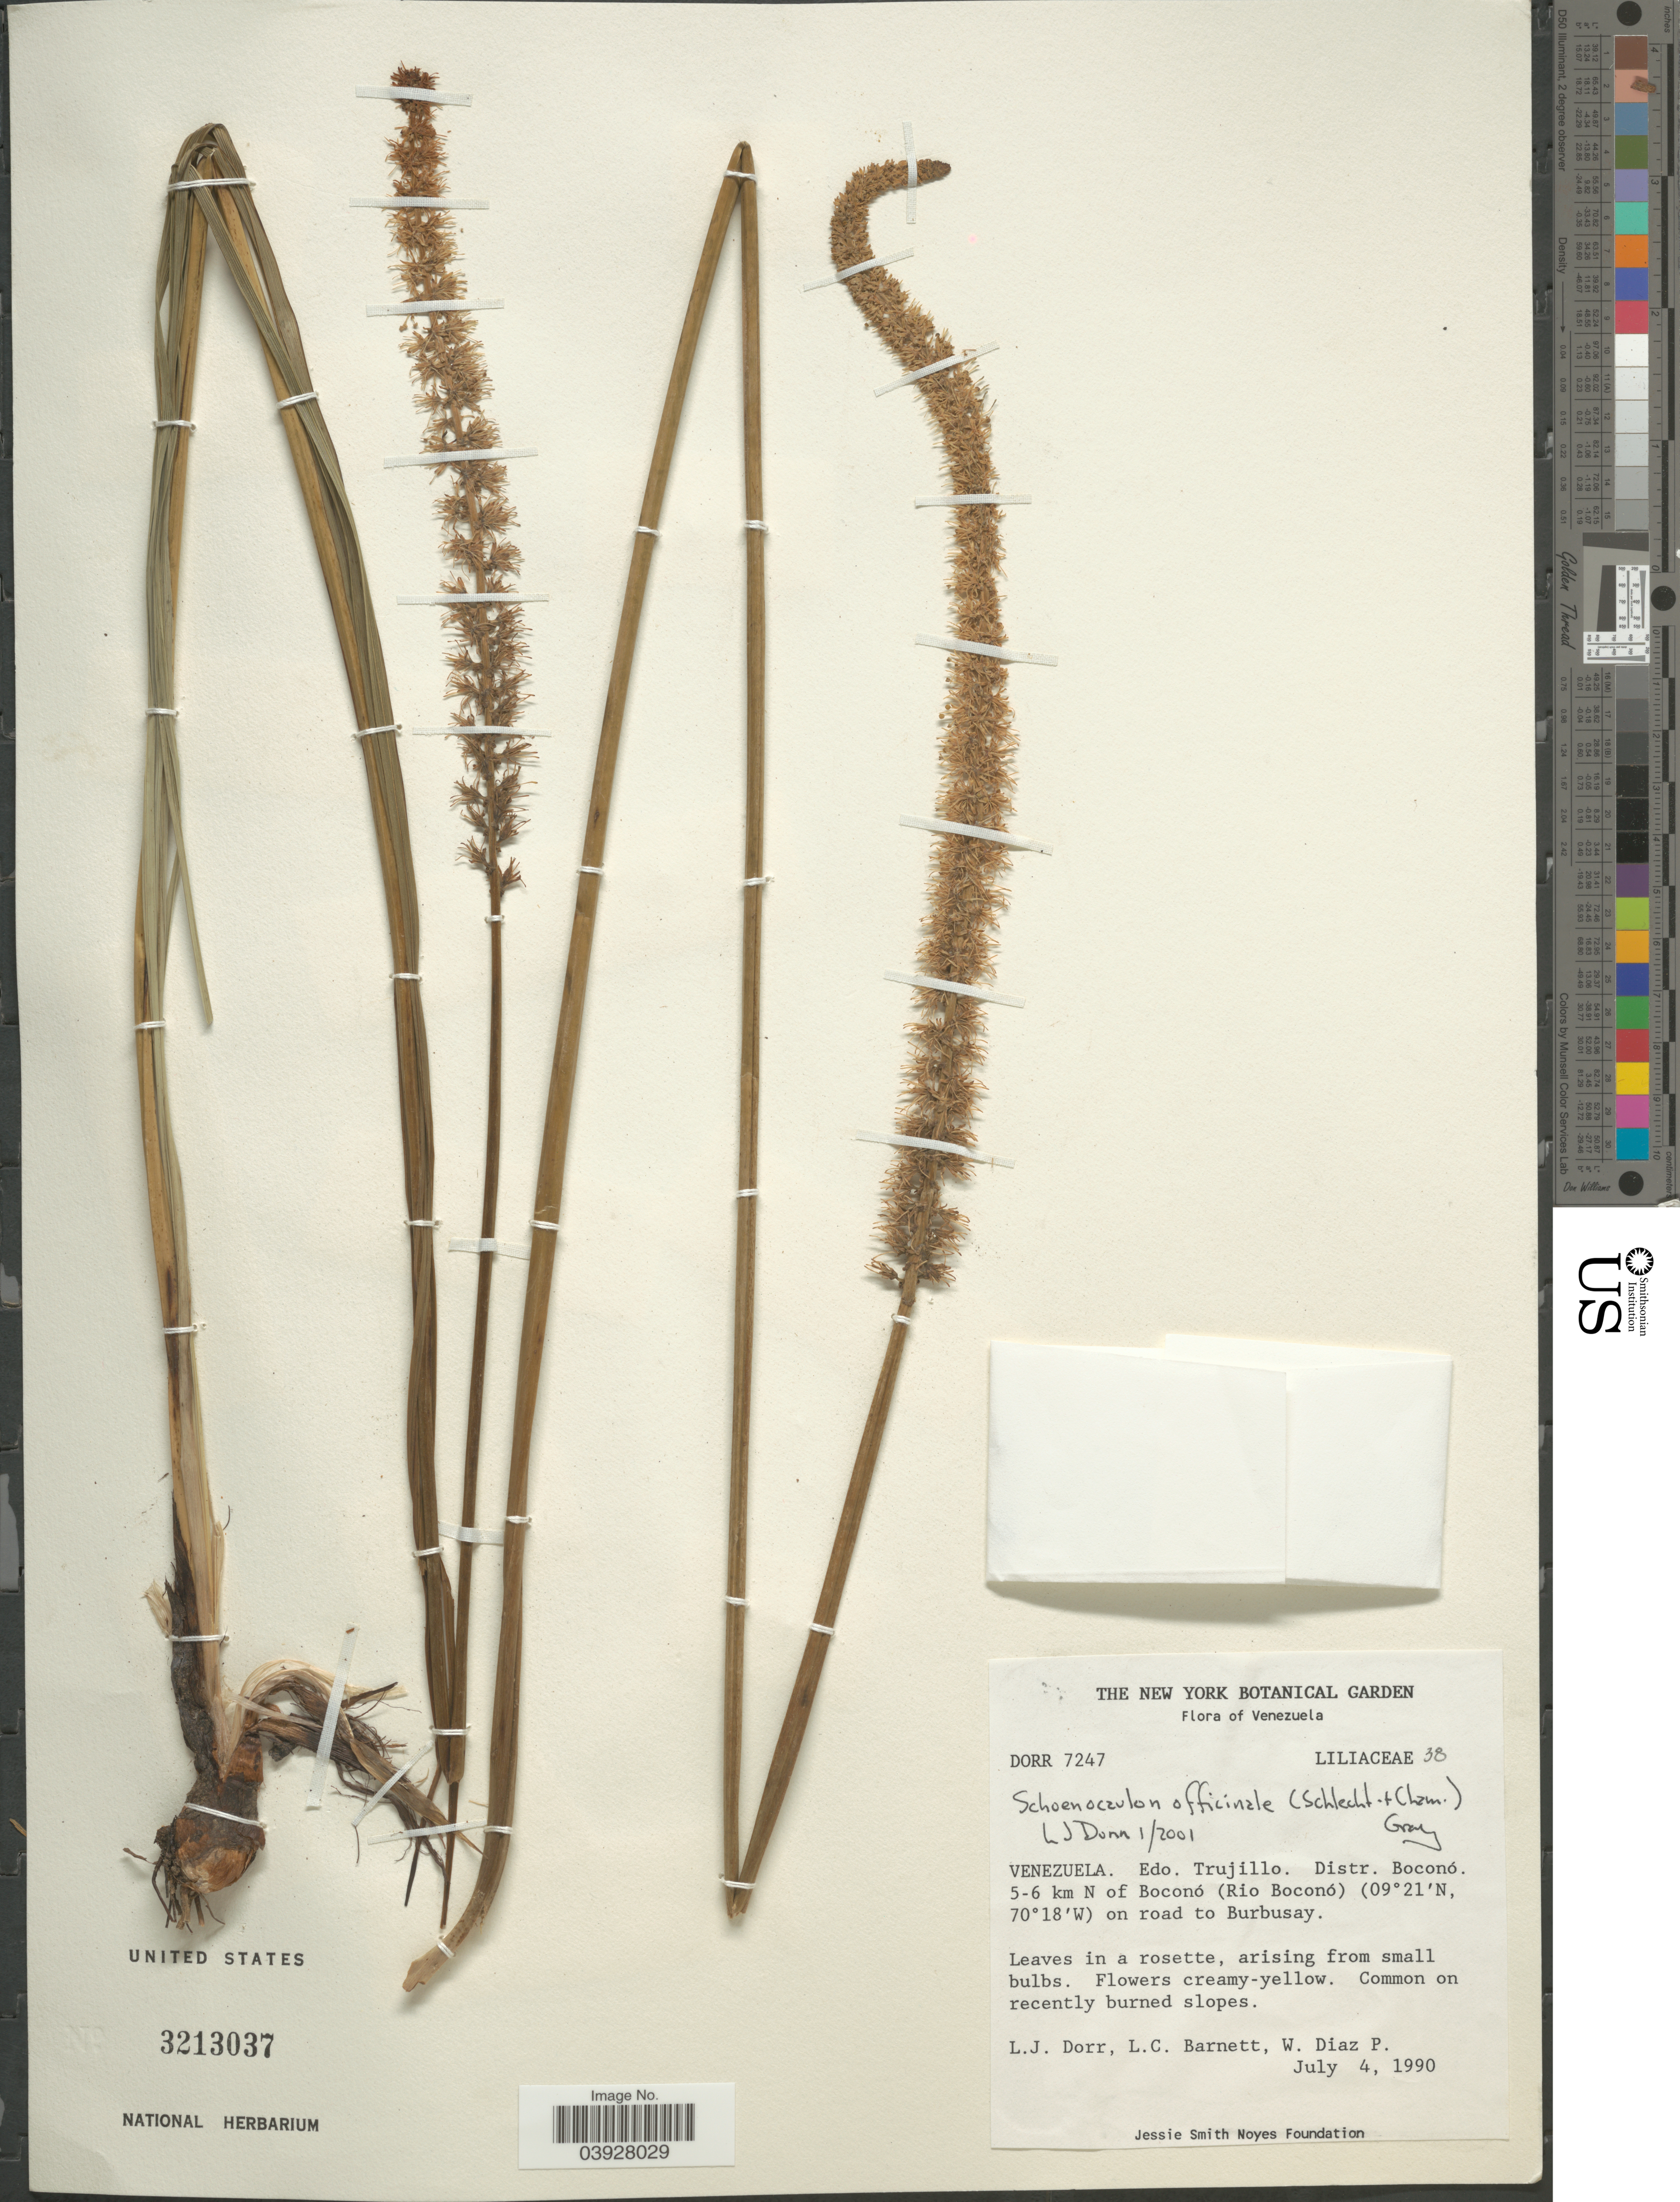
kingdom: Plantae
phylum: Tracheophyta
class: Liliopsida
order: Liliales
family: Melanthiaceae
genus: Schoenocaulon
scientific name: Schoenocaulon officinale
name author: (Schltdl.) A. Gray ex Benth.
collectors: L. J. Dorr, L. C. Barnett & W. Díaz P.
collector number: DORR 7247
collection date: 1990-07-04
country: Venezuela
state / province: Trujillo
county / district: Boconó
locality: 5-6 km N of Boconó (Rio Boconó) on road to Burbusay.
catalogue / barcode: US 3213037